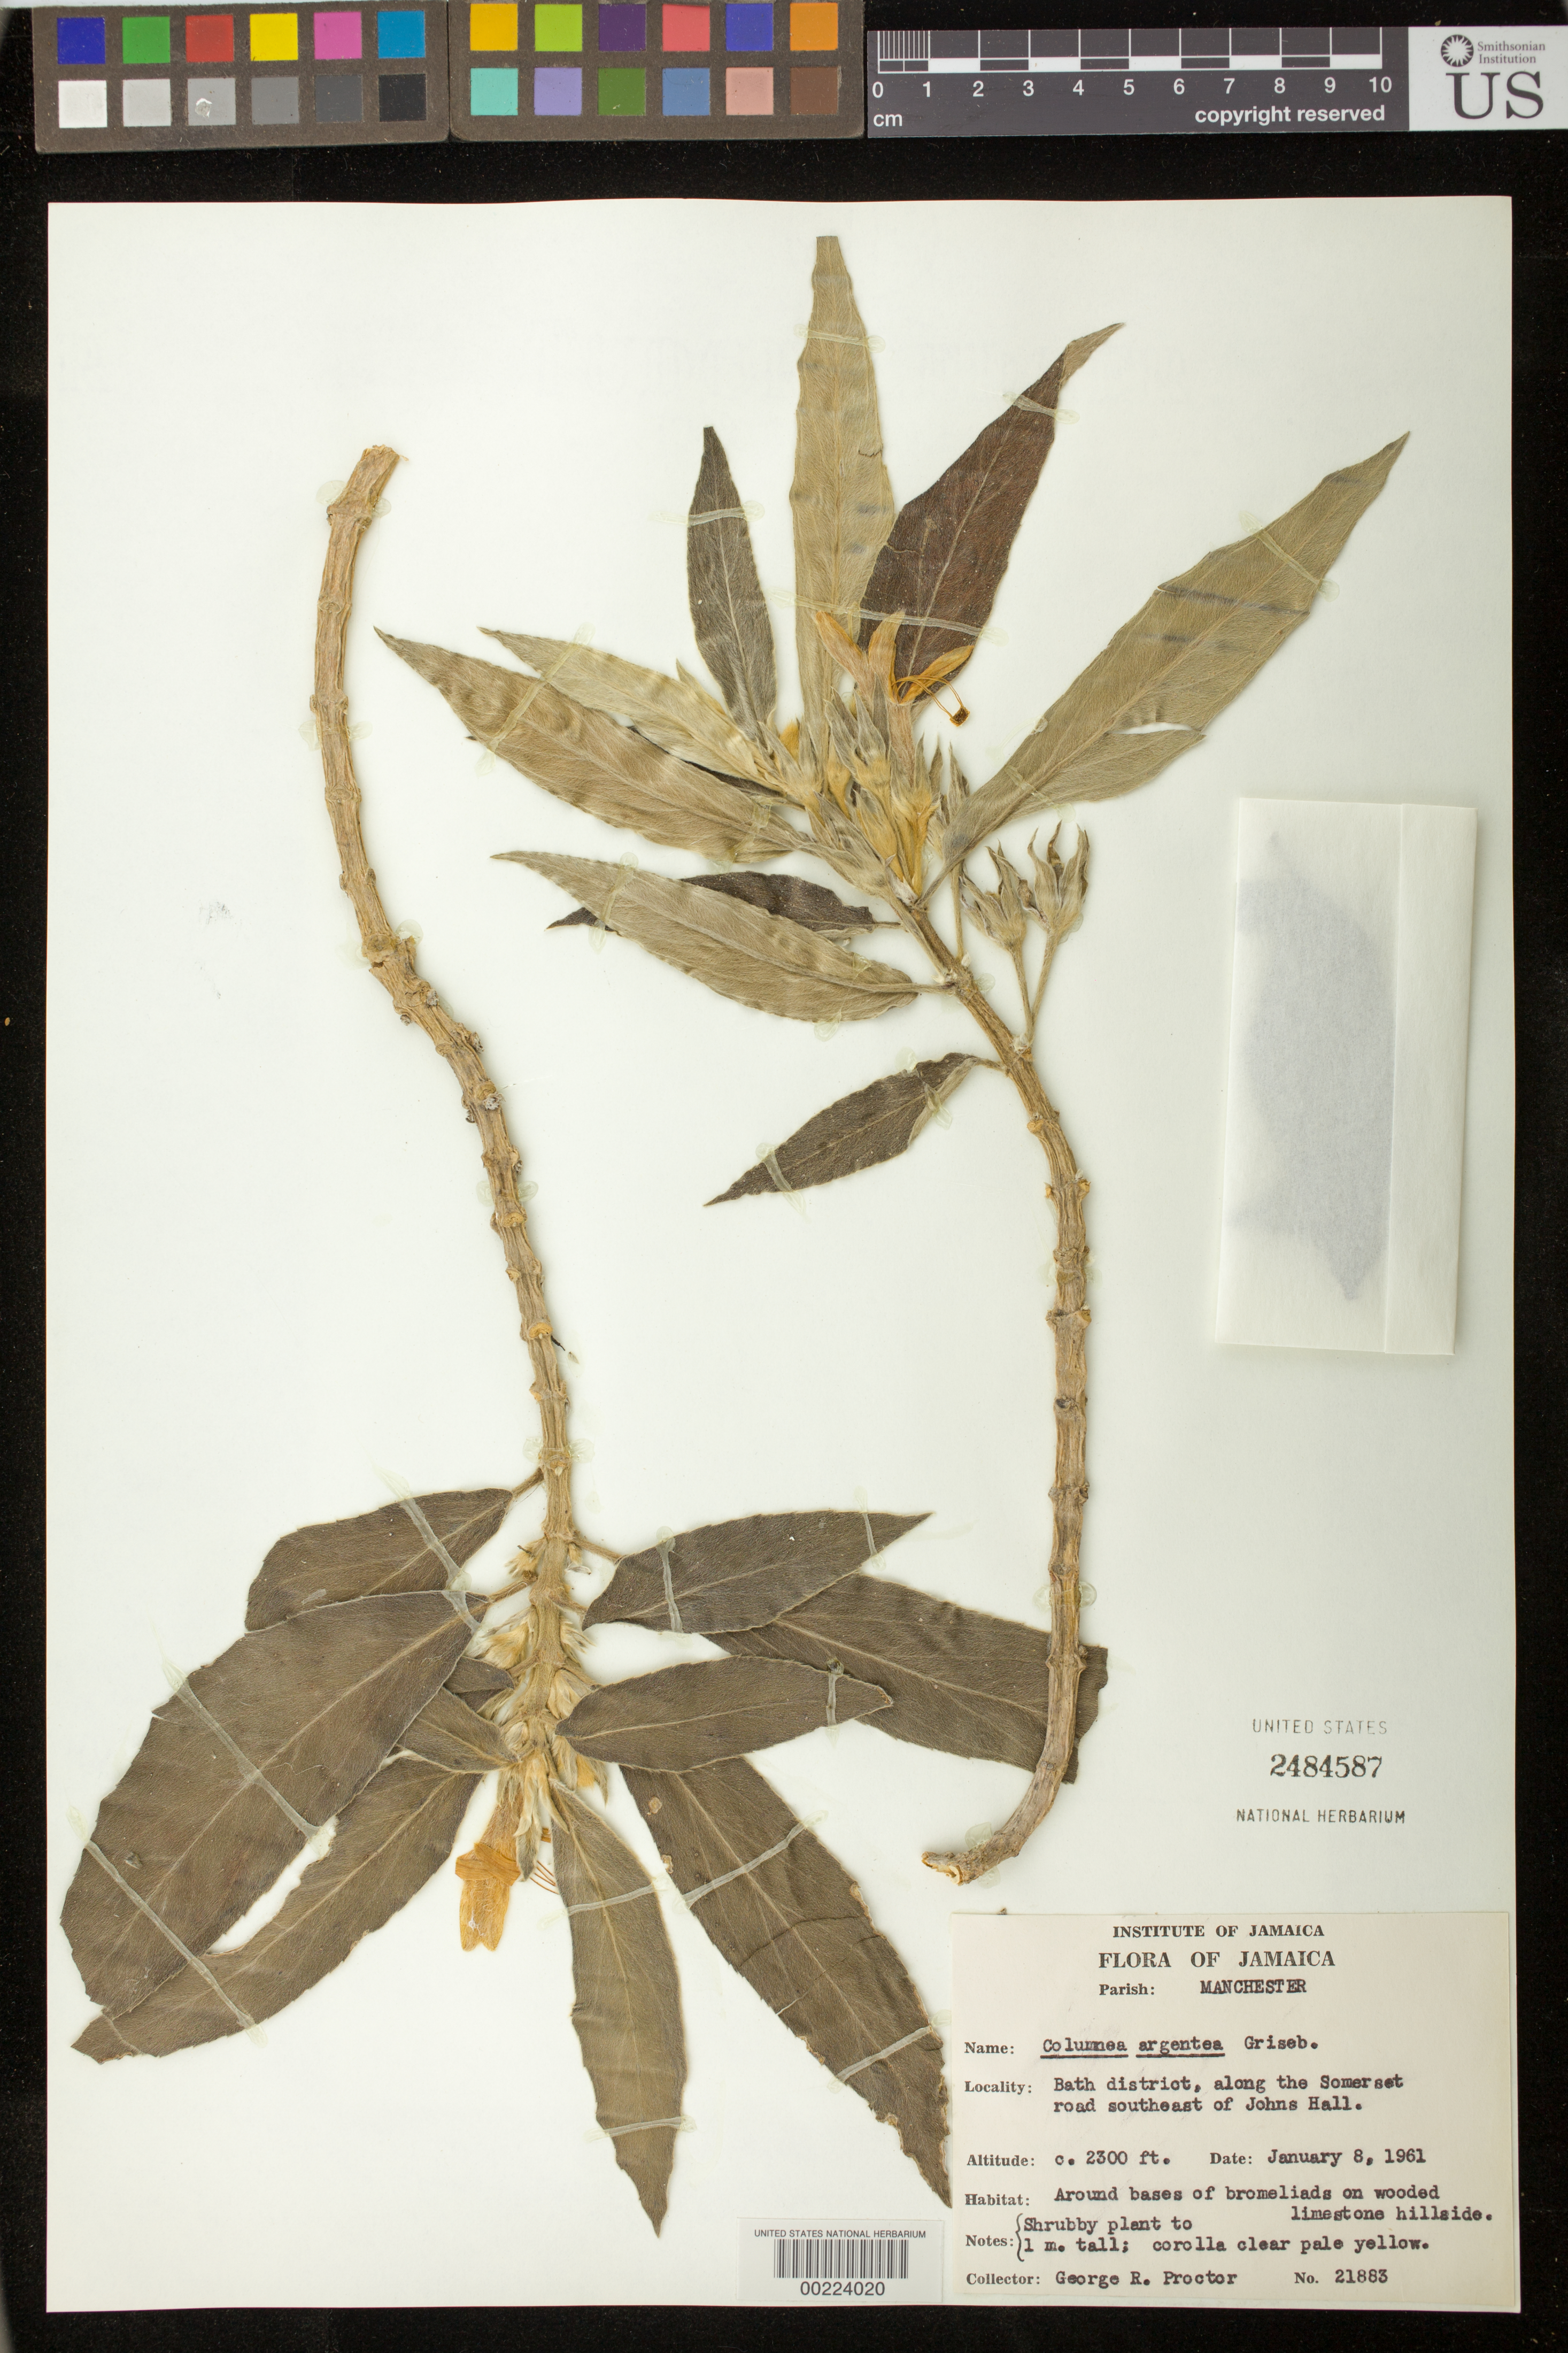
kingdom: Plantae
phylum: Tracheophyta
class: Magnoliopsida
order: Lamiales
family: Gesneriaceae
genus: Columnea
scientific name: Columnea argentea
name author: Griseb.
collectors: G. R. Proctor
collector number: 21883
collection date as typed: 08 Jan 1961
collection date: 1961-01-08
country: Jamaica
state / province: Manchester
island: Jamaica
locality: Bath District, along the Somerset road SE of Johns Hall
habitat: Around bases of bromeliads on wooded limestone hillside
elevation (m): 701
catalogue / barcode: US 2484587